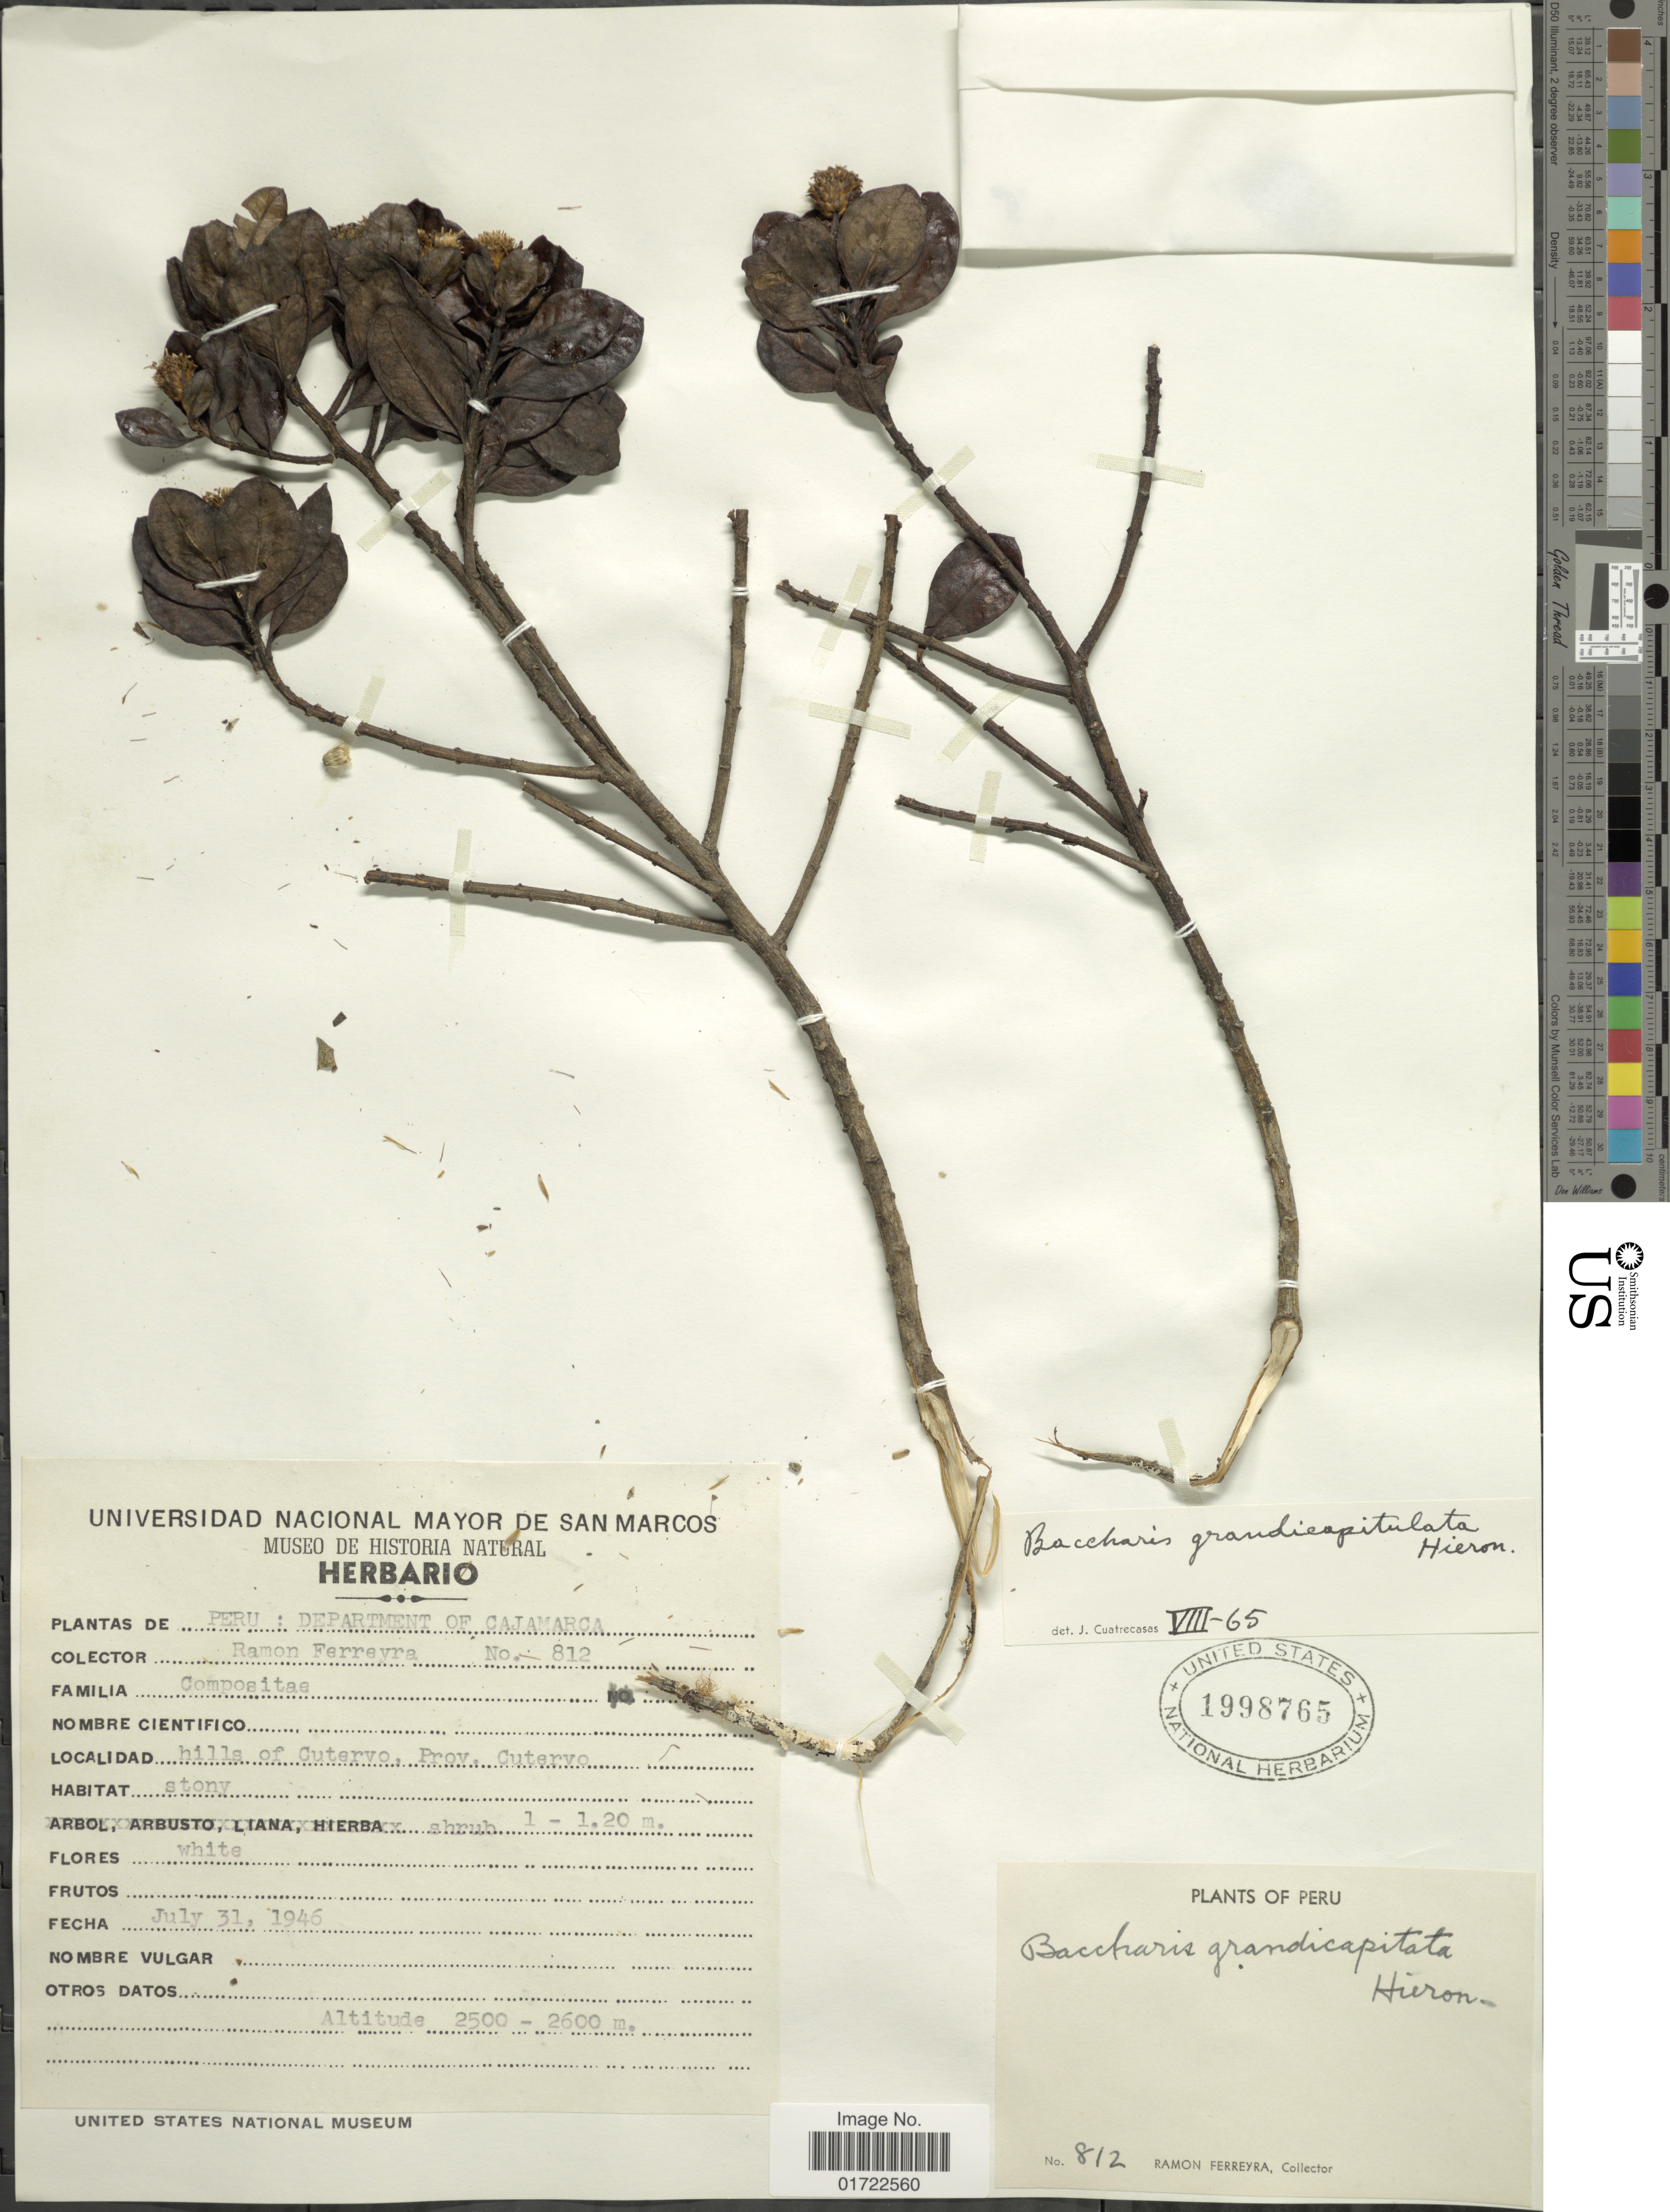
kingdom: Plantae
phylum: Tracheophyta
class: Magnoliopsida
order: Asterales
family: Asteraceae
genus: Baccharis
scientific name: Baccharis grandicapitulata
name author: Hieron.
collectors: R. A. Ferreyra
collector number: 812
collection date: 1946-07-31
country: Peru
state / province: Cajamarca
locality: Hills of Cuteryp, Prov. Cuteryo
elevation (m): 2500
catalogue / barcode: US 1998765